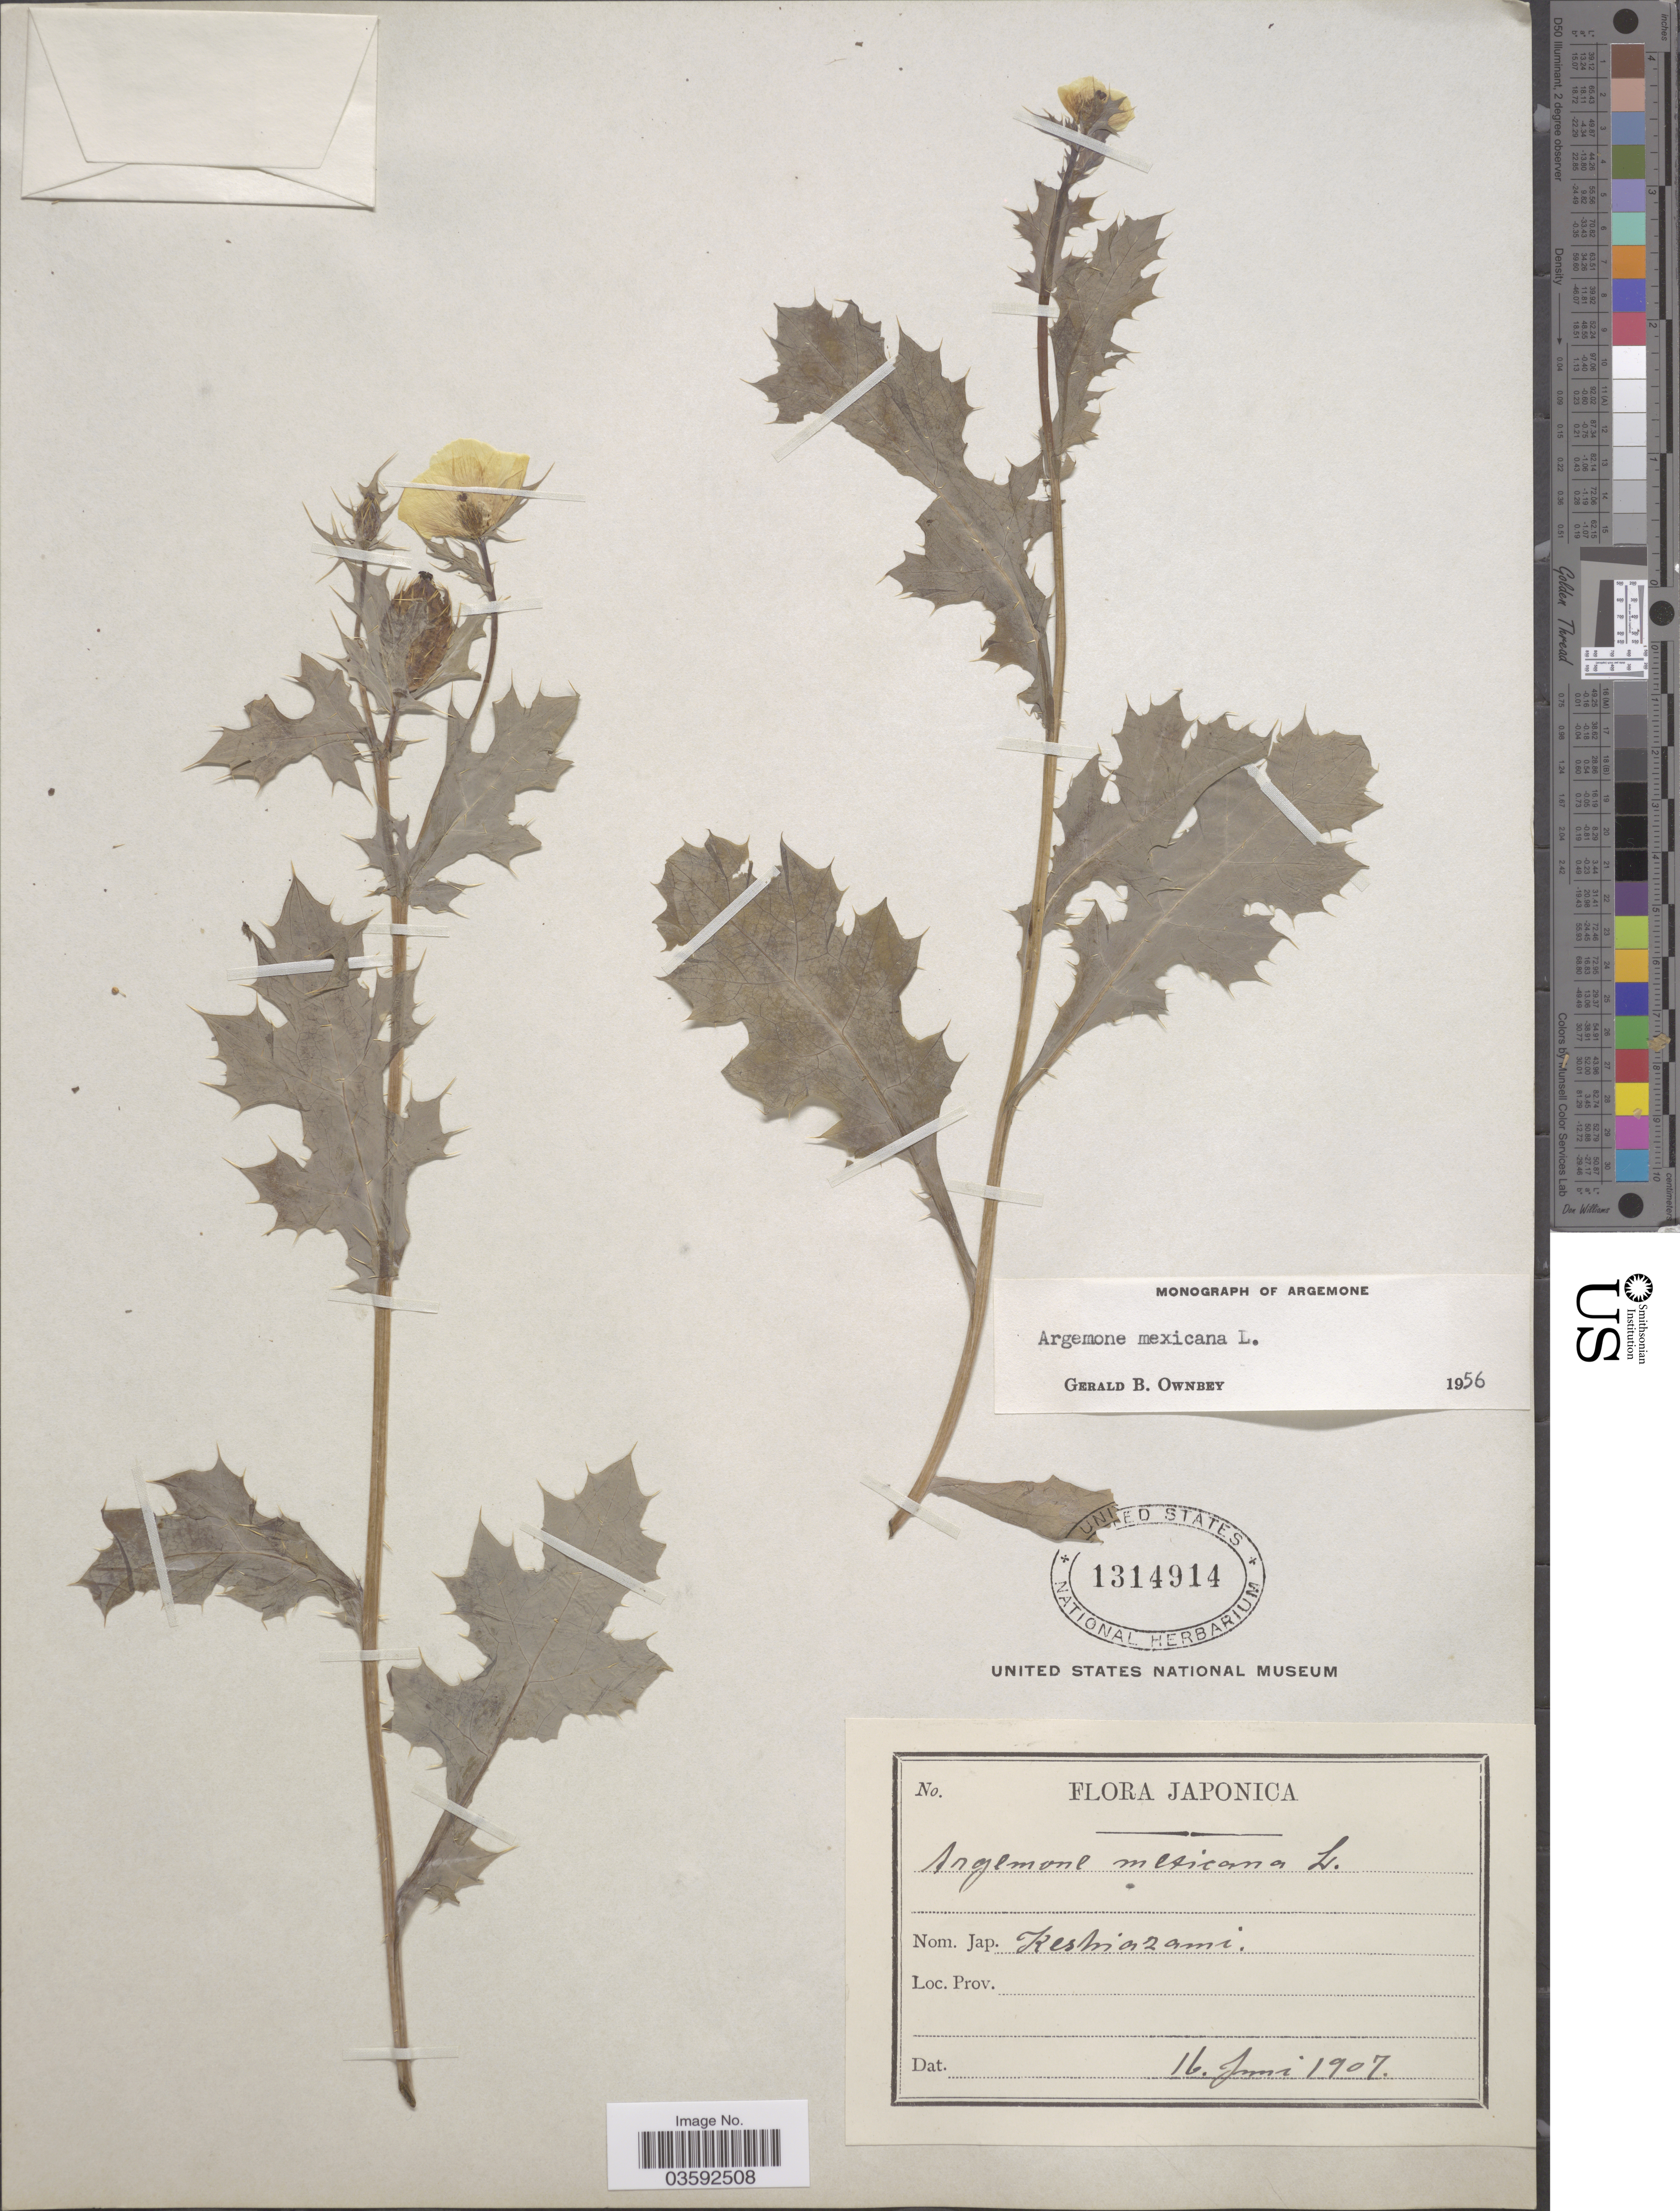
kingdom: Plantae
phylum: Tracheophyta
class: Magnoliopsida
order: Ranunculales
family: Papaveraceae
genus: Argemone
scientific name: Argemone mexicana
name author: L.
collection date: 1907-06-16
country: Japan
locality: Keshiazami.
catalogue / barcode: US 1314914